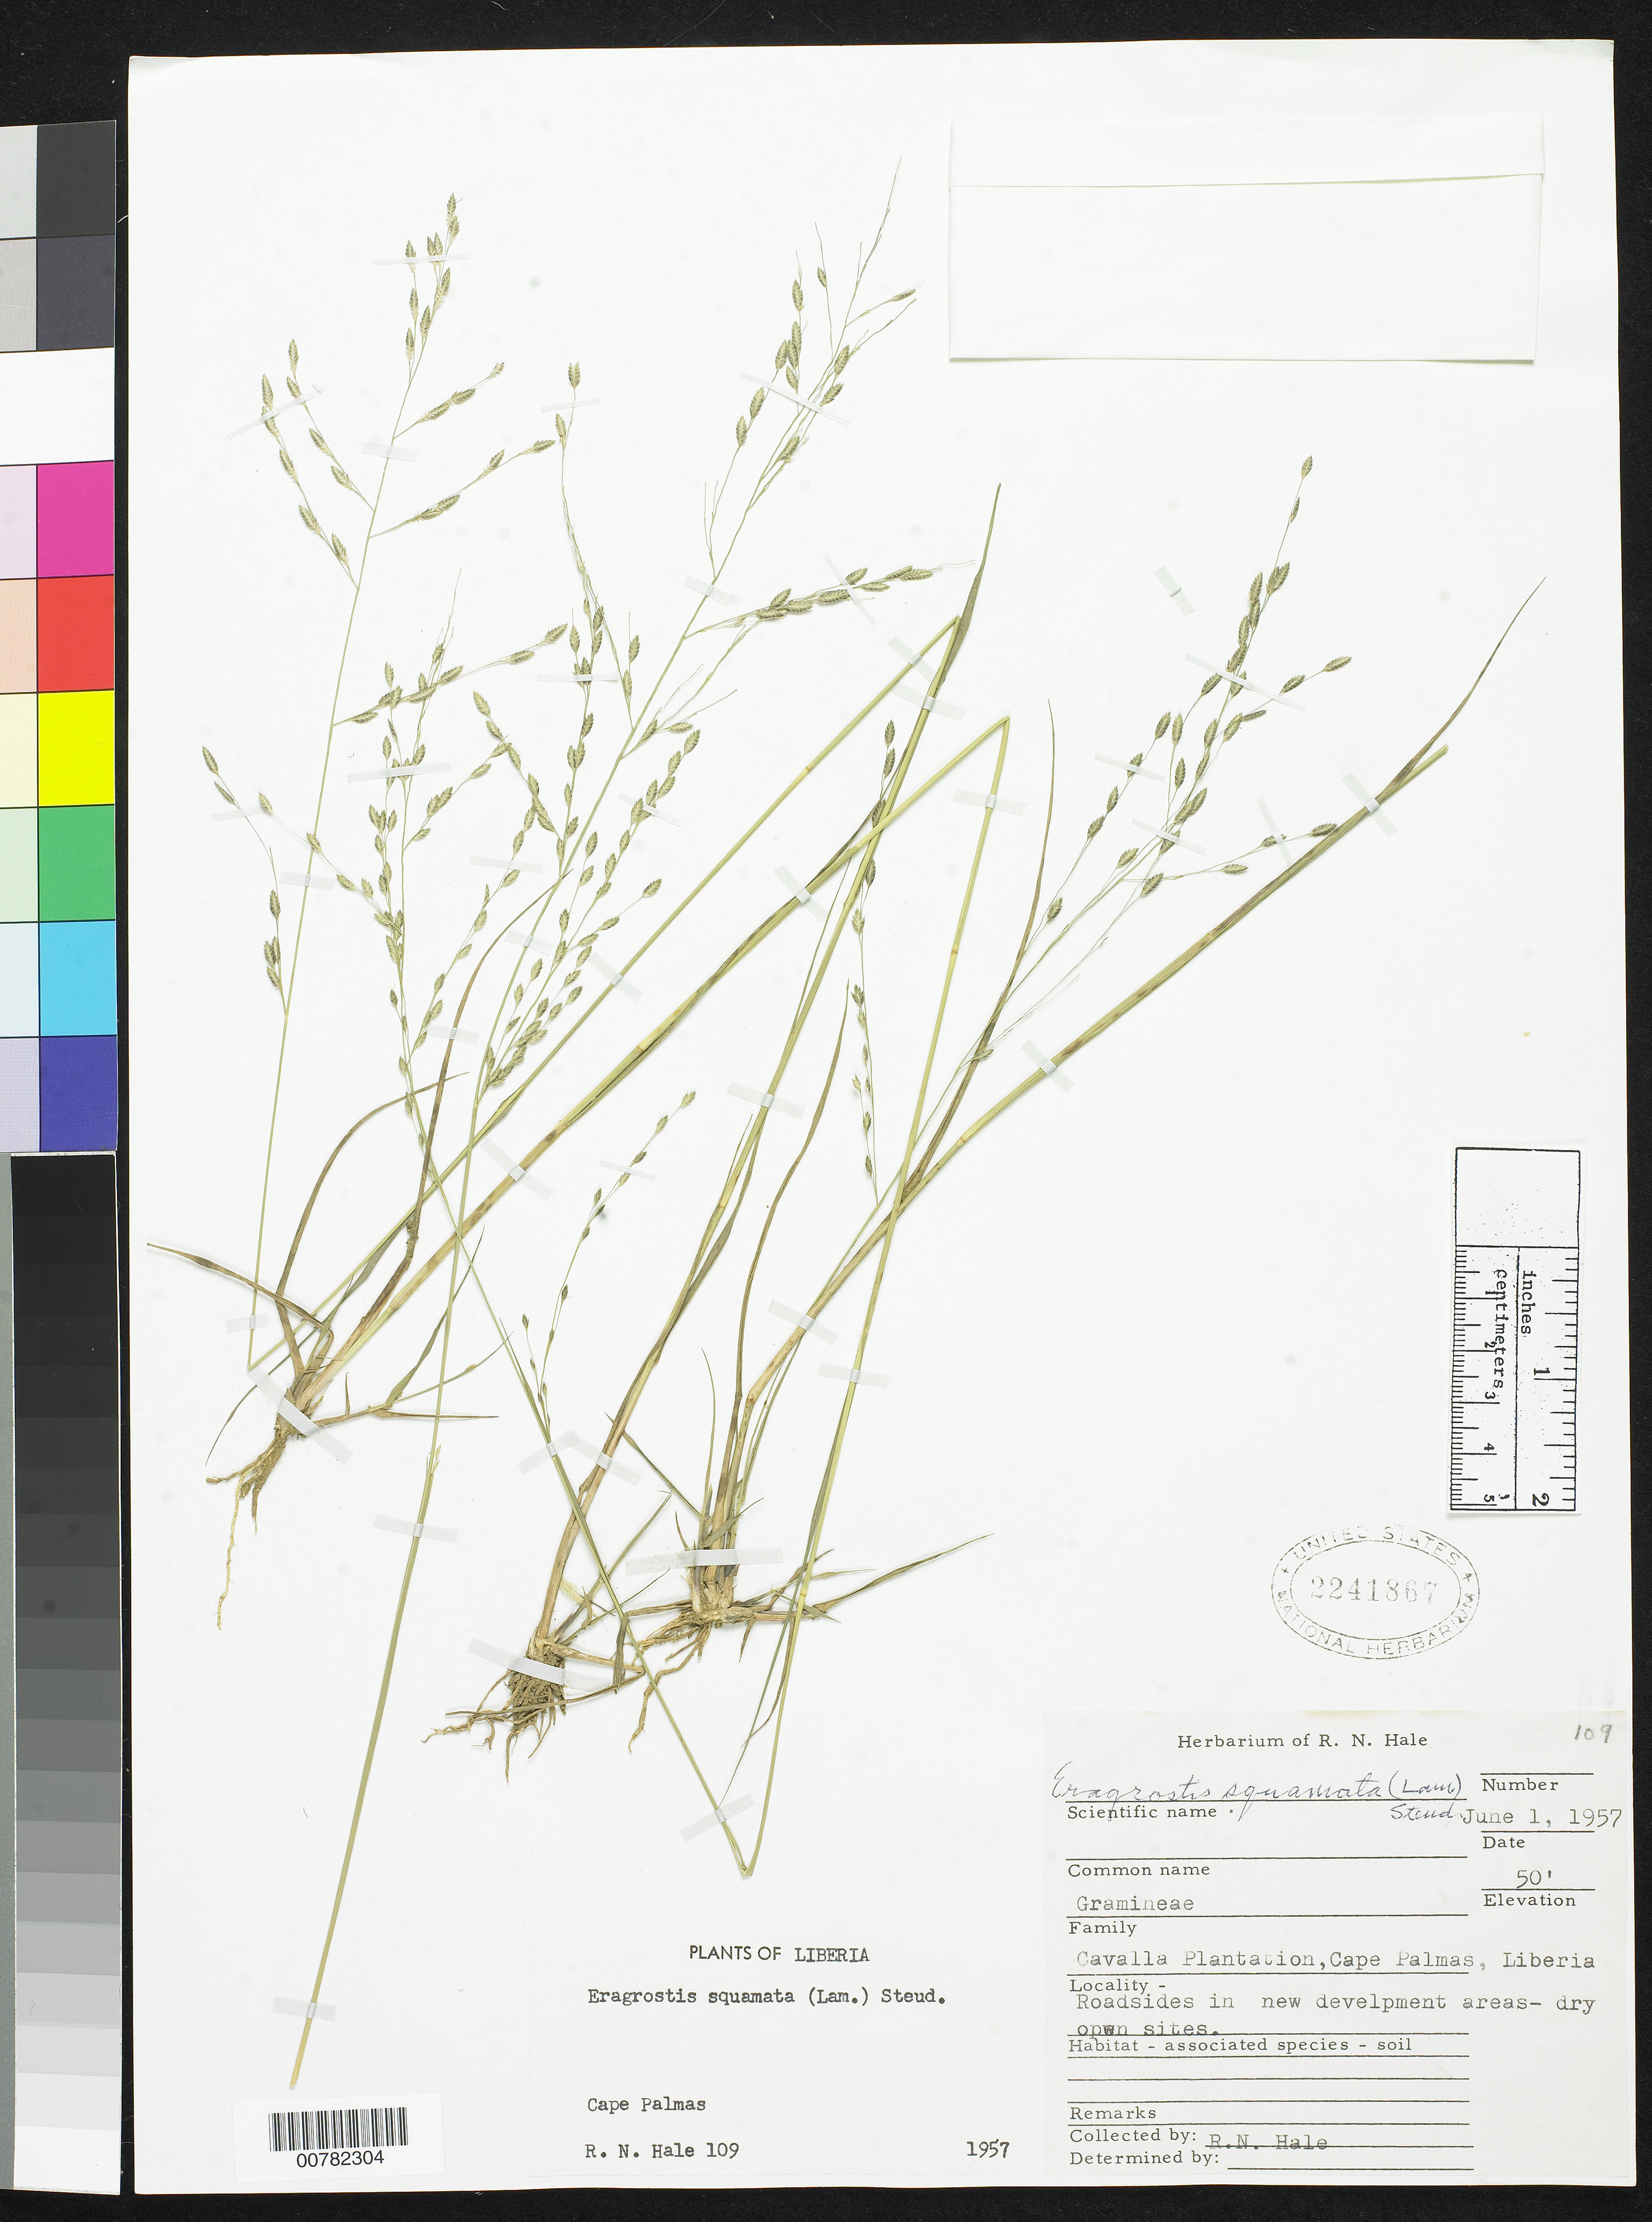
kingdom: Plantae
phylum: Tracheophyta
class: Liliopsida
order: Poales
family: Poaceae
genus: Eragrostis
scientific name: Eragrostis squamata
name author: (Lam.) Steud.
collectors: R. N. Hale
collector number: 109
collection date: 1957-06-01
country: Liberia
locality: Cavalla Plantation, Cape Palmas, Liberia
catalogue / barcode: US 2241867